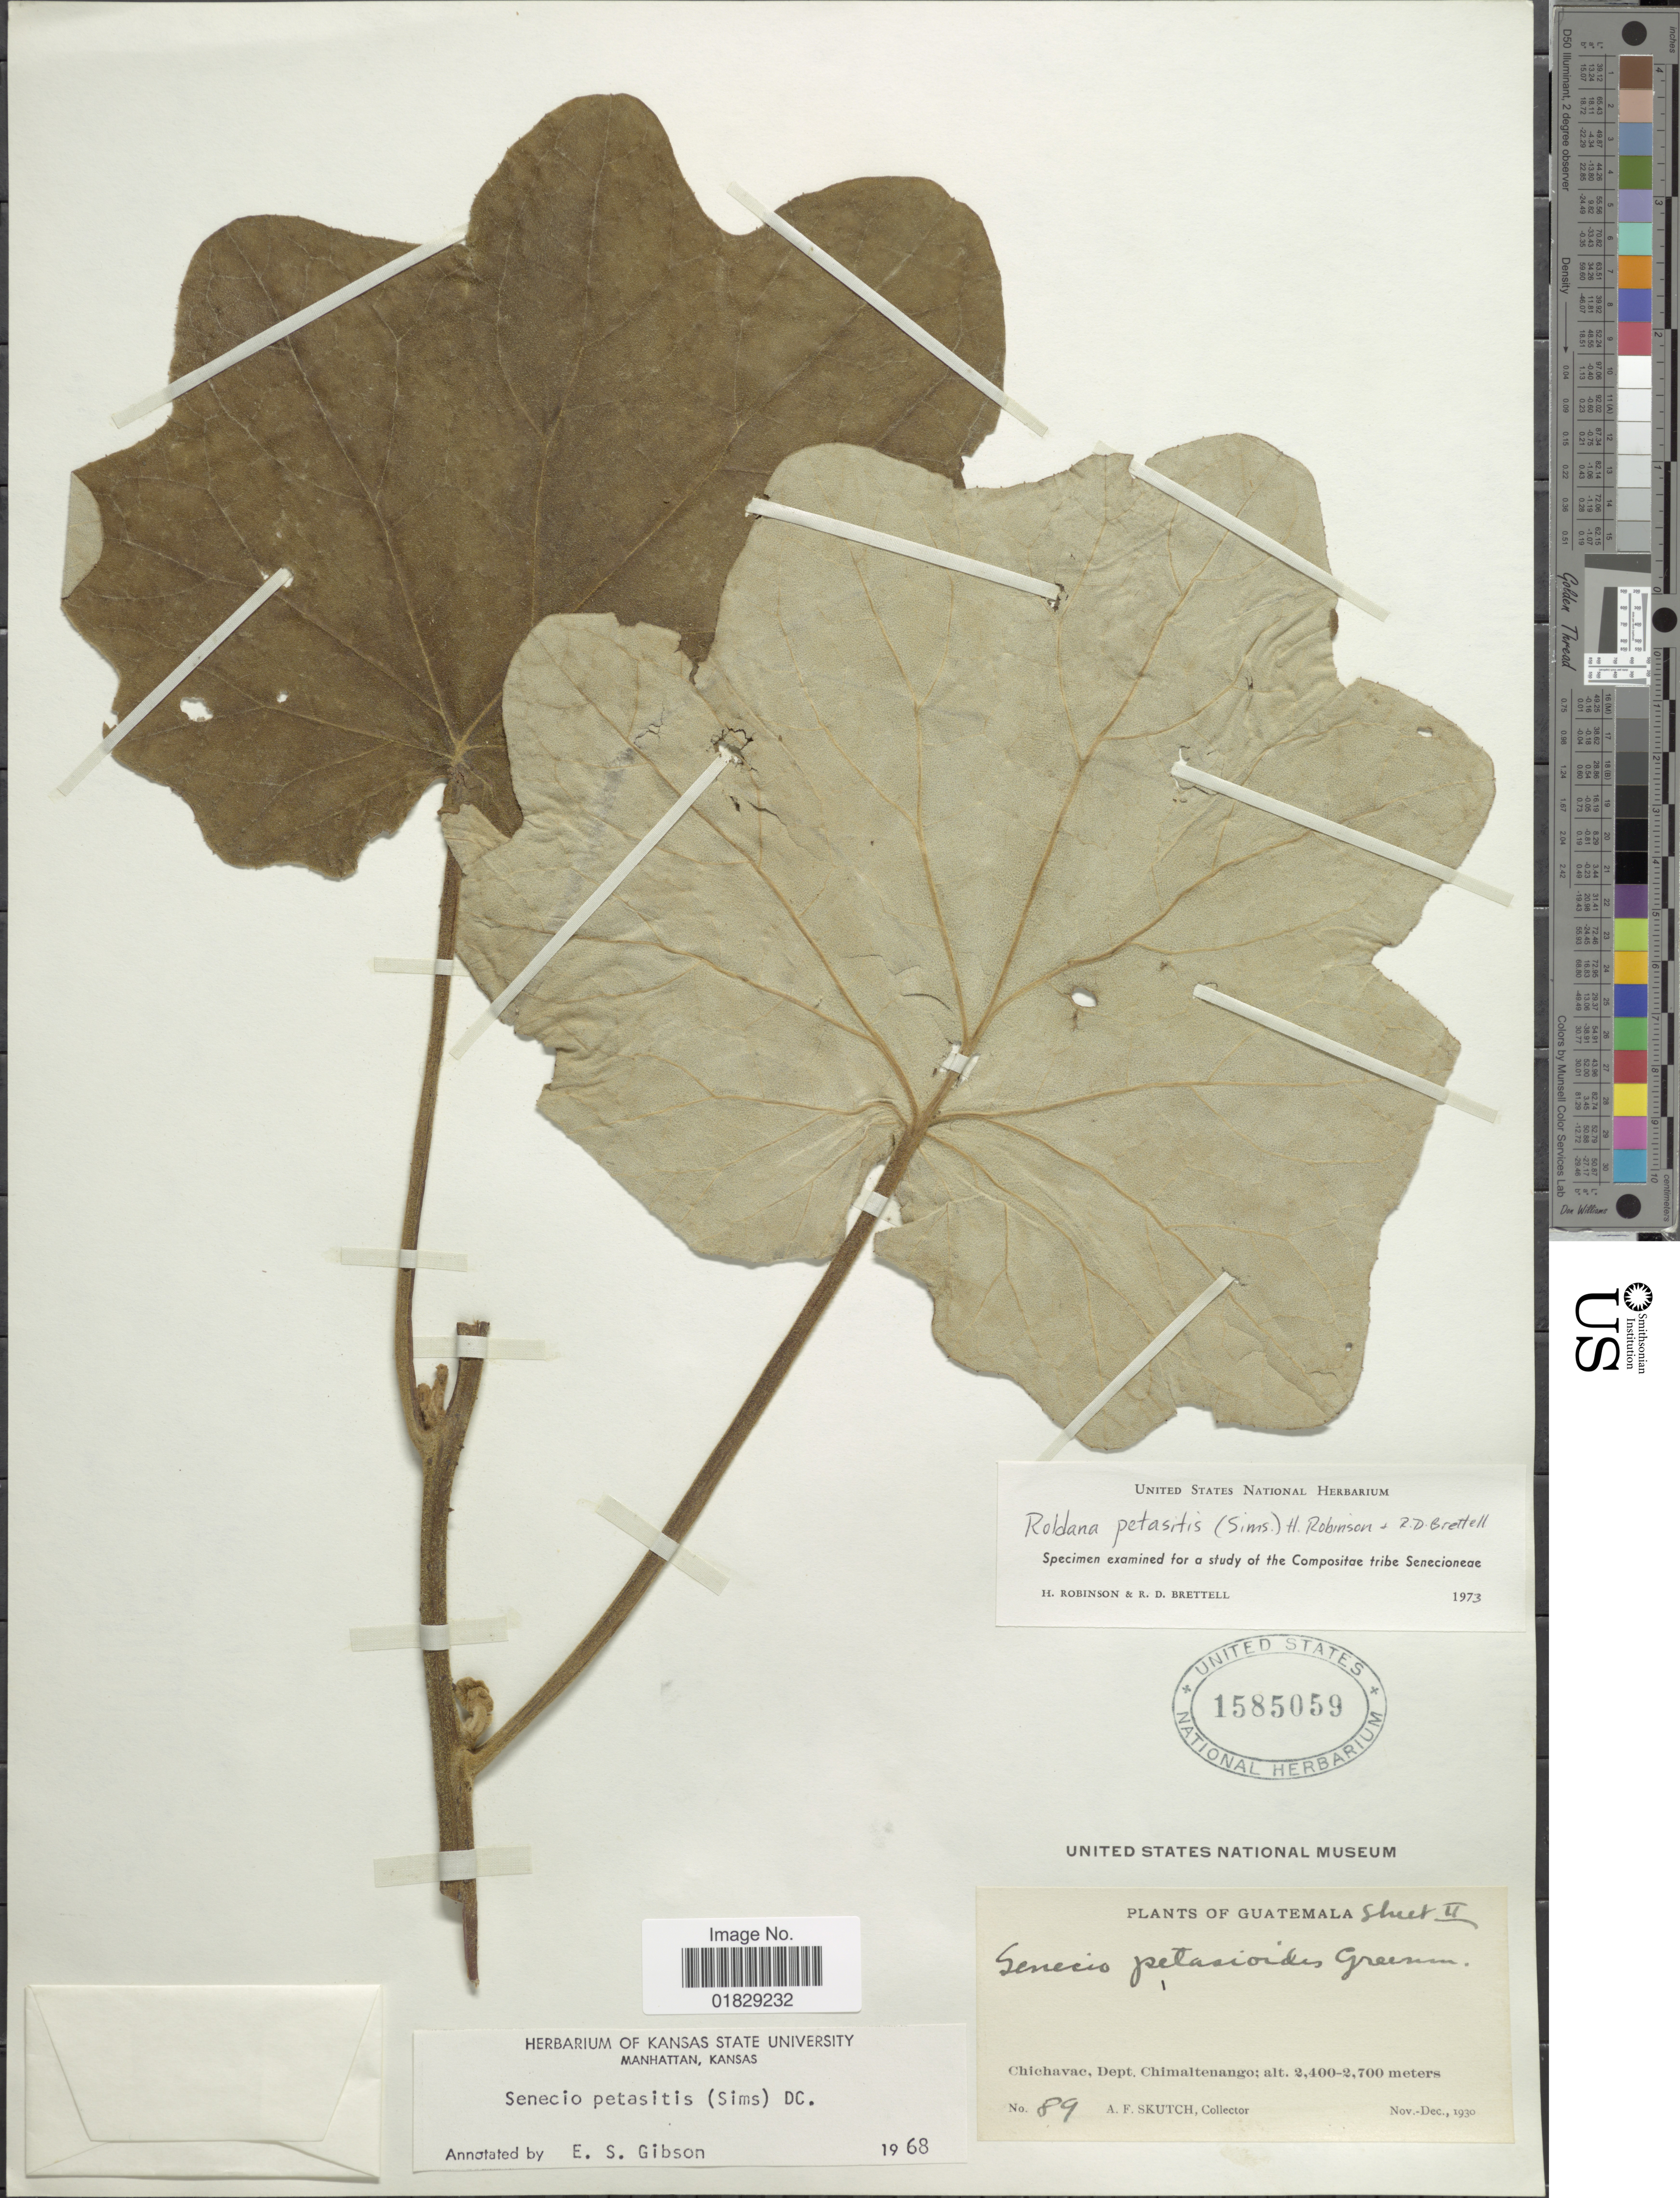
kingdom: Plantae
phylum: Tracheophyta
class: Magnoliopsida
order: Asterales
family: Asteraceae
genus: Roldana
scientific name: Roldana petasitis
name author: (Sims) H. Rob. & Brettell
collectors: A. F. Skutch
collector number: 89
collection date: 1930-11/1930-12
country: Guatemala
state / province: Chimaltenango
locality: Chichavac, Dept. Chimaltenango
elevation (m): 2400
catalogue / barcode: US 1585059